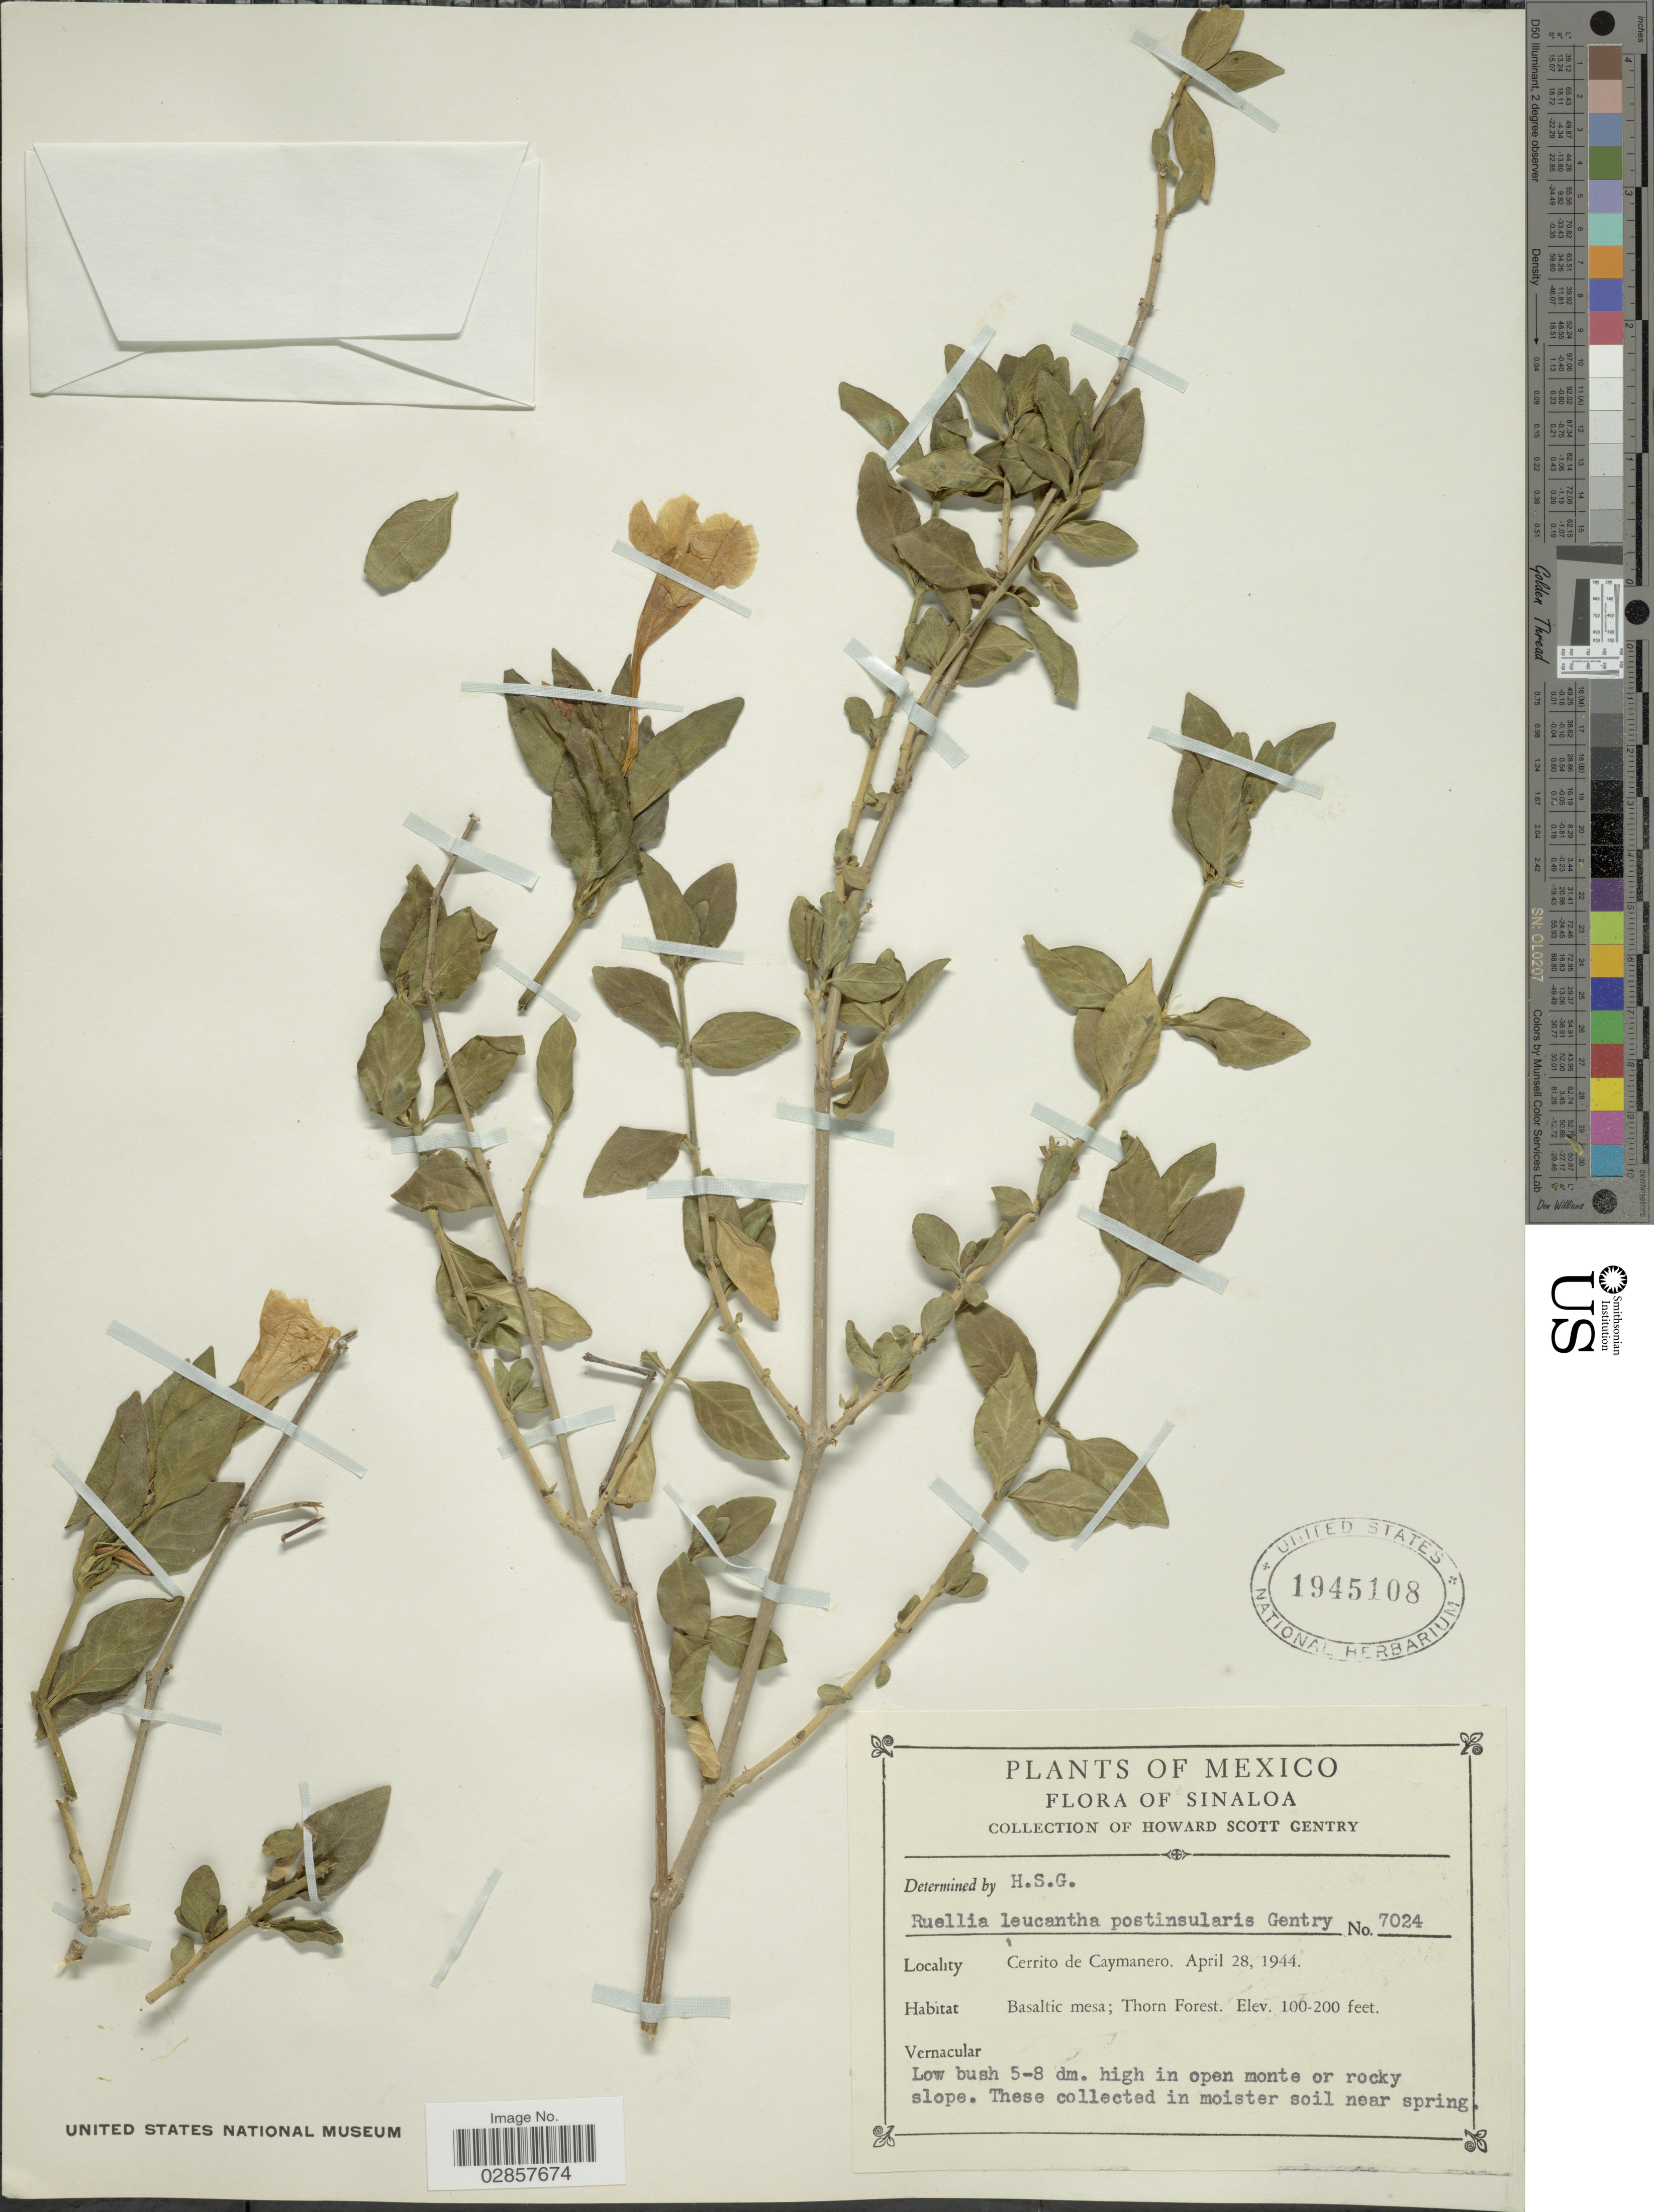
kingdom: Plantae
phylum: Tracheophyta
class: Magnoliopsida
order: Lamiales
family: Acanthaceae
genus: Ruellia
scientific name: Ruellia leucantha subsp. postinsularis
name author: (Gentry) T.F. Daniel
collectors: H. S. Gentry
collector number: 7024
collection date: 1944-04-28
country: Mexico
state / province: Sinaloa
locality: Cerrito de Caymanero.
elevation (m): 30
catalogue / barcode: US 1945108